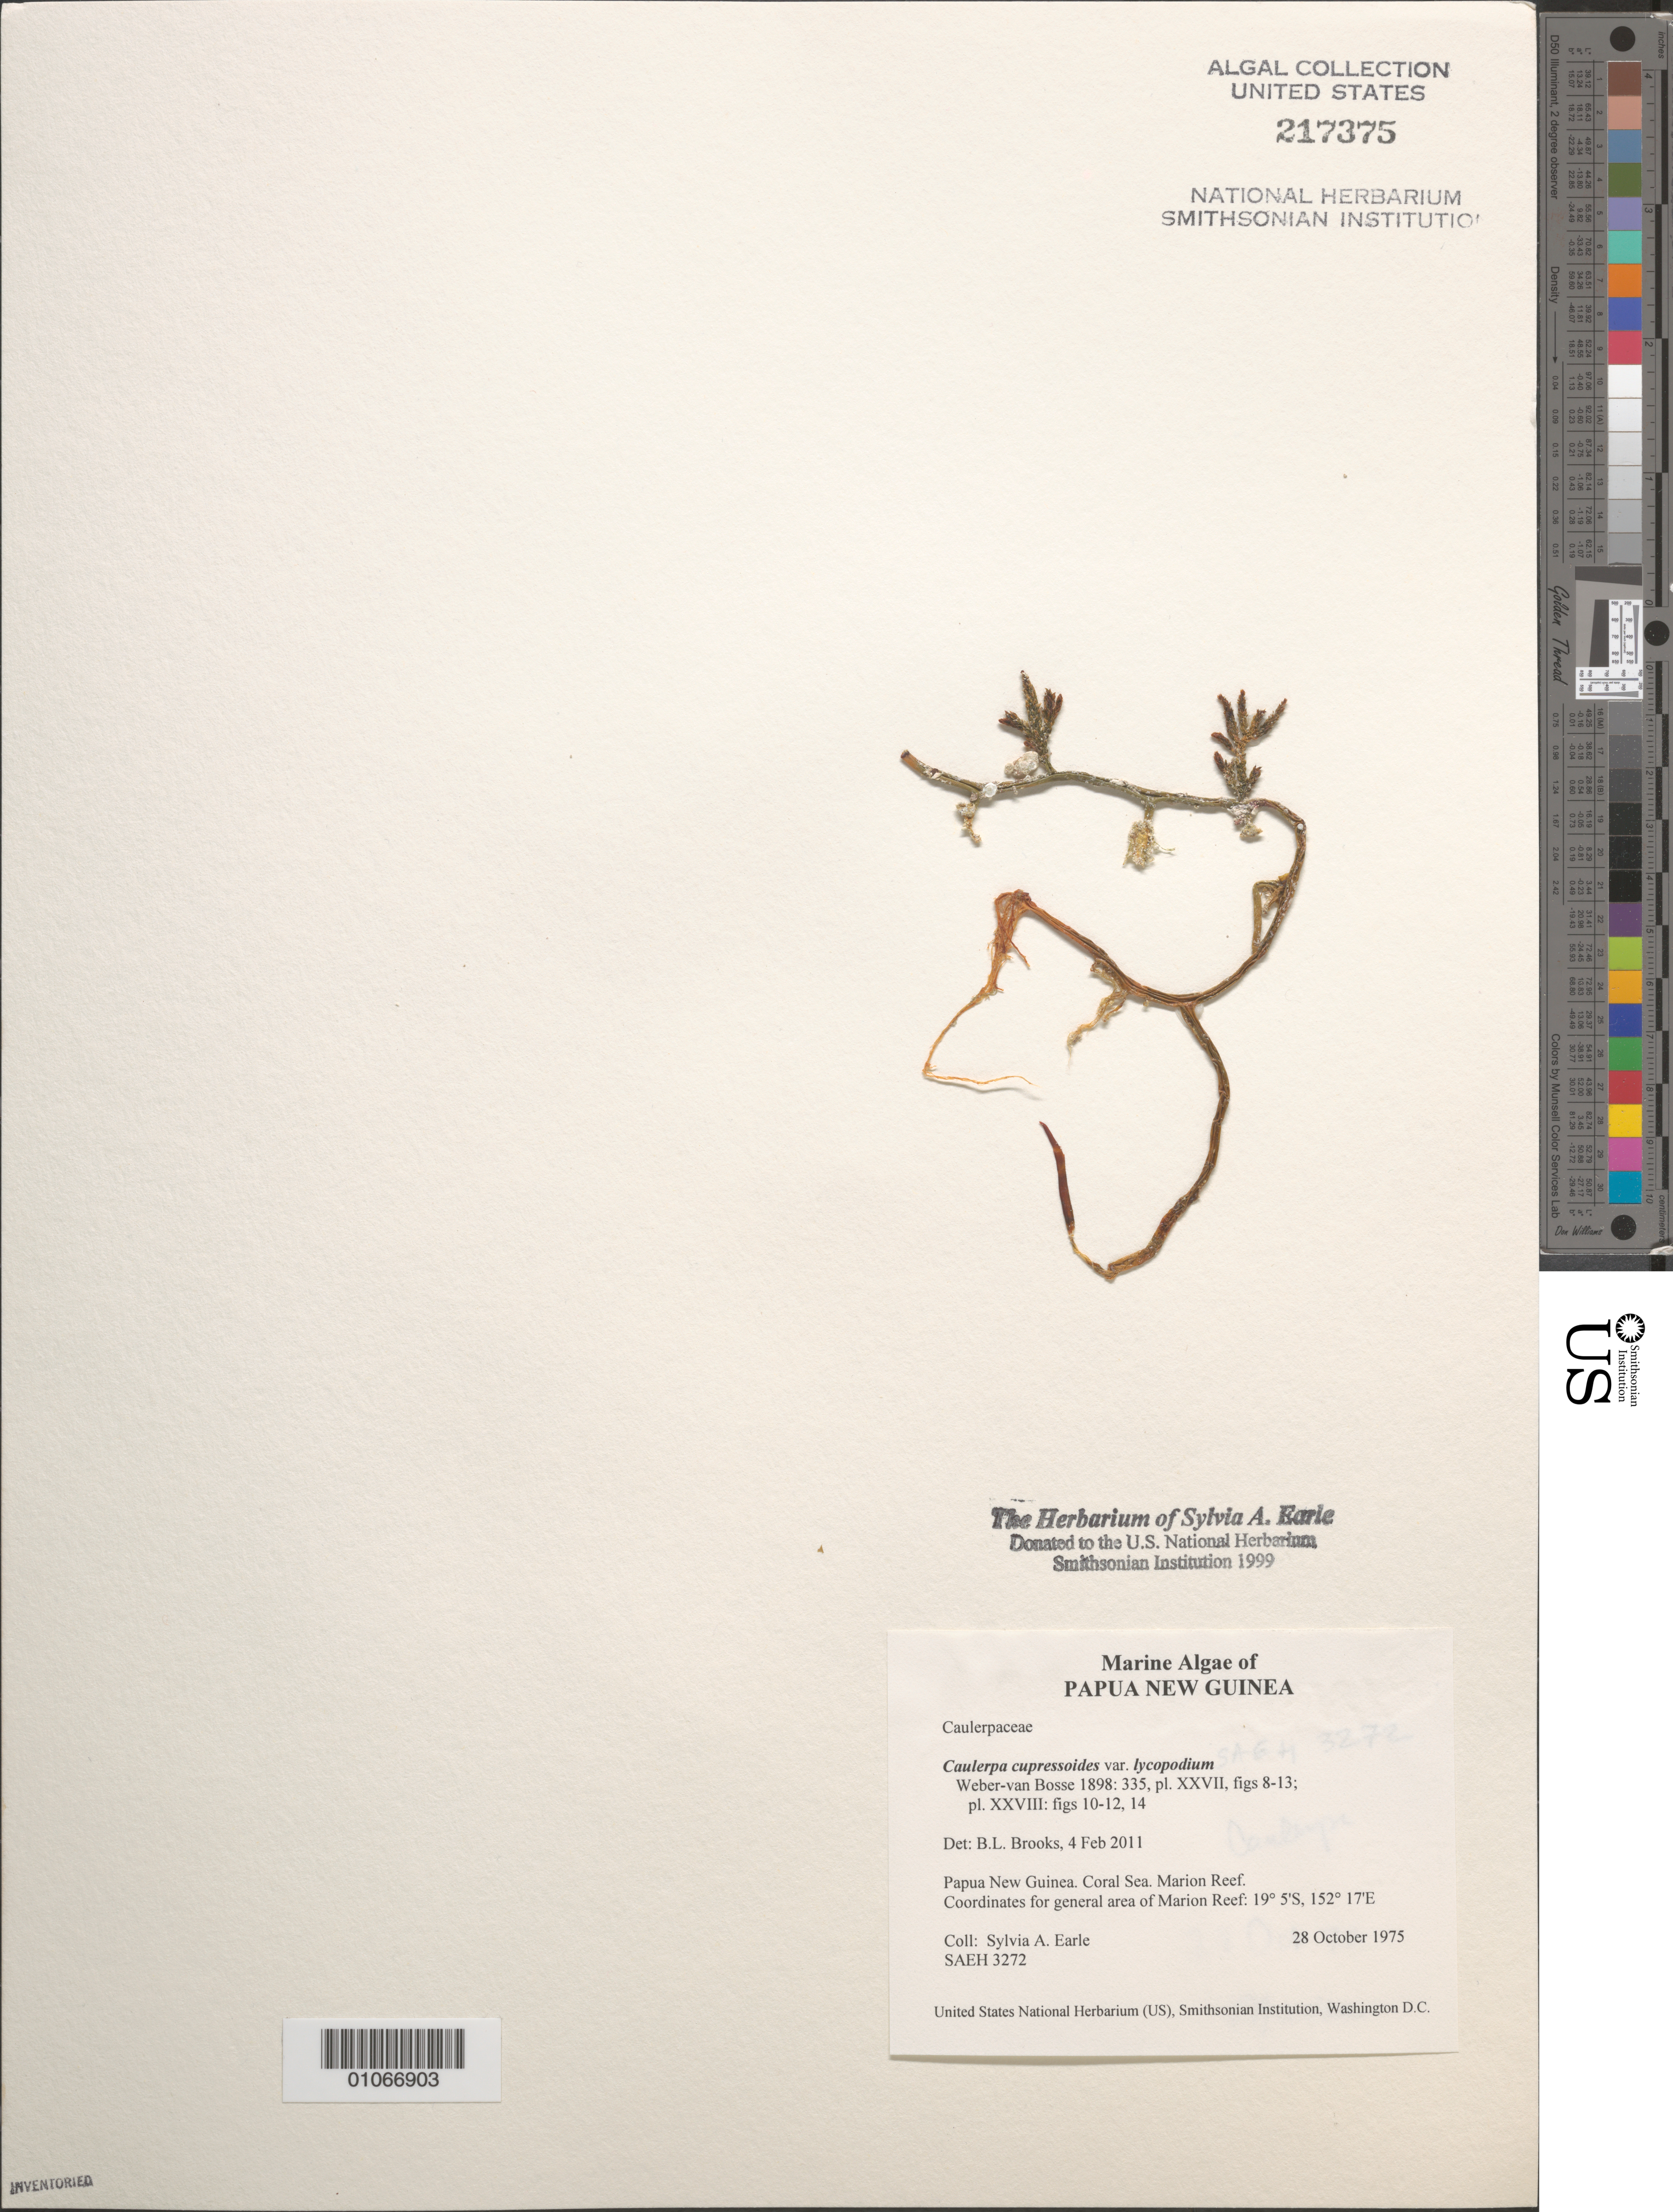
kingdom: Plantae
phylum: Chlorophyta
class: Ulvophyceae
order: Bryopsidales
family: Caulerpaceae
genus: Caulerpa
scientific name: Caulerpa cupressoides var. lycopodium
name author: Weber Bosse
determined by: Brooks, B. L., (BOT), Smithsonian Institution - National Museum of Natural History (UNITED STATES)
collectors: S. A. Earle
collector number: SAEH 3272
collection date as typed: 28 Oct 1975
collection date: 1975-10-28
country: Australia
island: Marion Reef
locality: Coral Sea, Marion Reef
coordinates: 19 5'S, 152 17'E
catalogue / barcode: US 217375